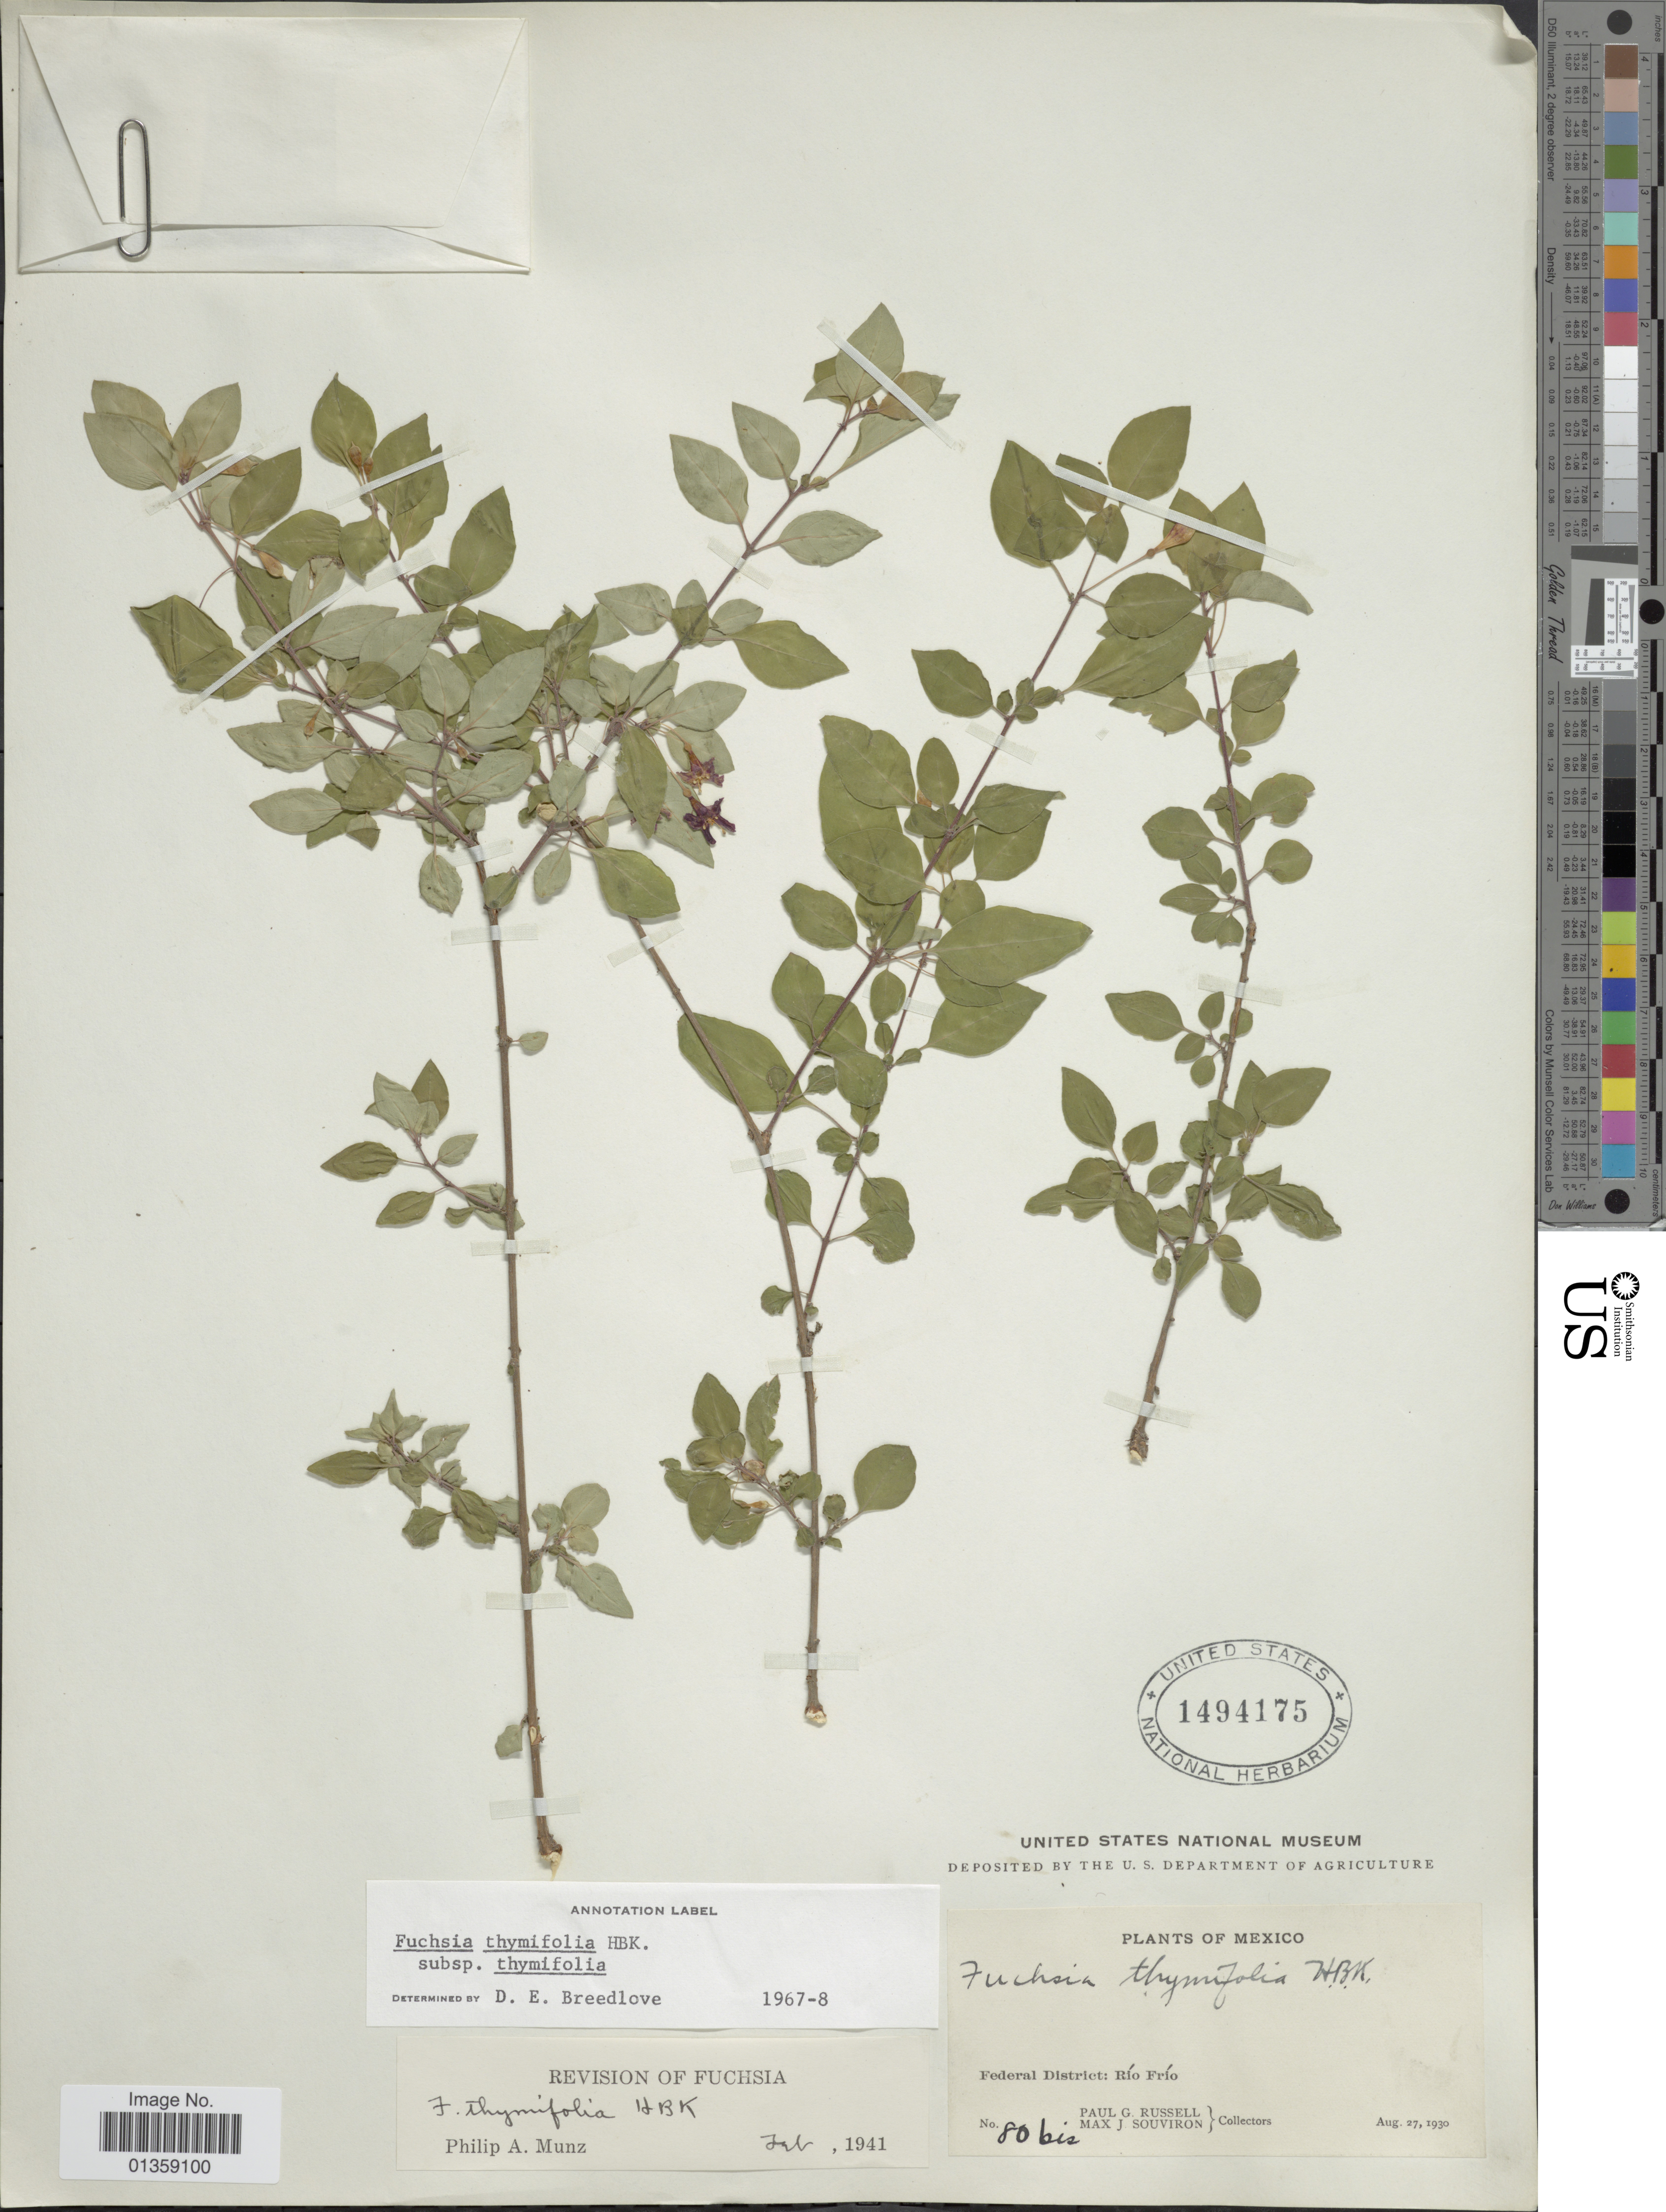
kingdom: Plantae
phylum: Tracheophyta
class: Magnoliopsida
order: Myrtales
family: Onagraceae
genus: Fuchsia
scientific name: Fuchsia thymifolia subsp. thymifolia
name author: Kunth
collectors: P. G. Russell & M. J. Souviron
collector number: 80bis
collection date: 1930-08-27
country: Mexico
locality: Federal District: Río Frío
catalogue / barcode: US 1494175